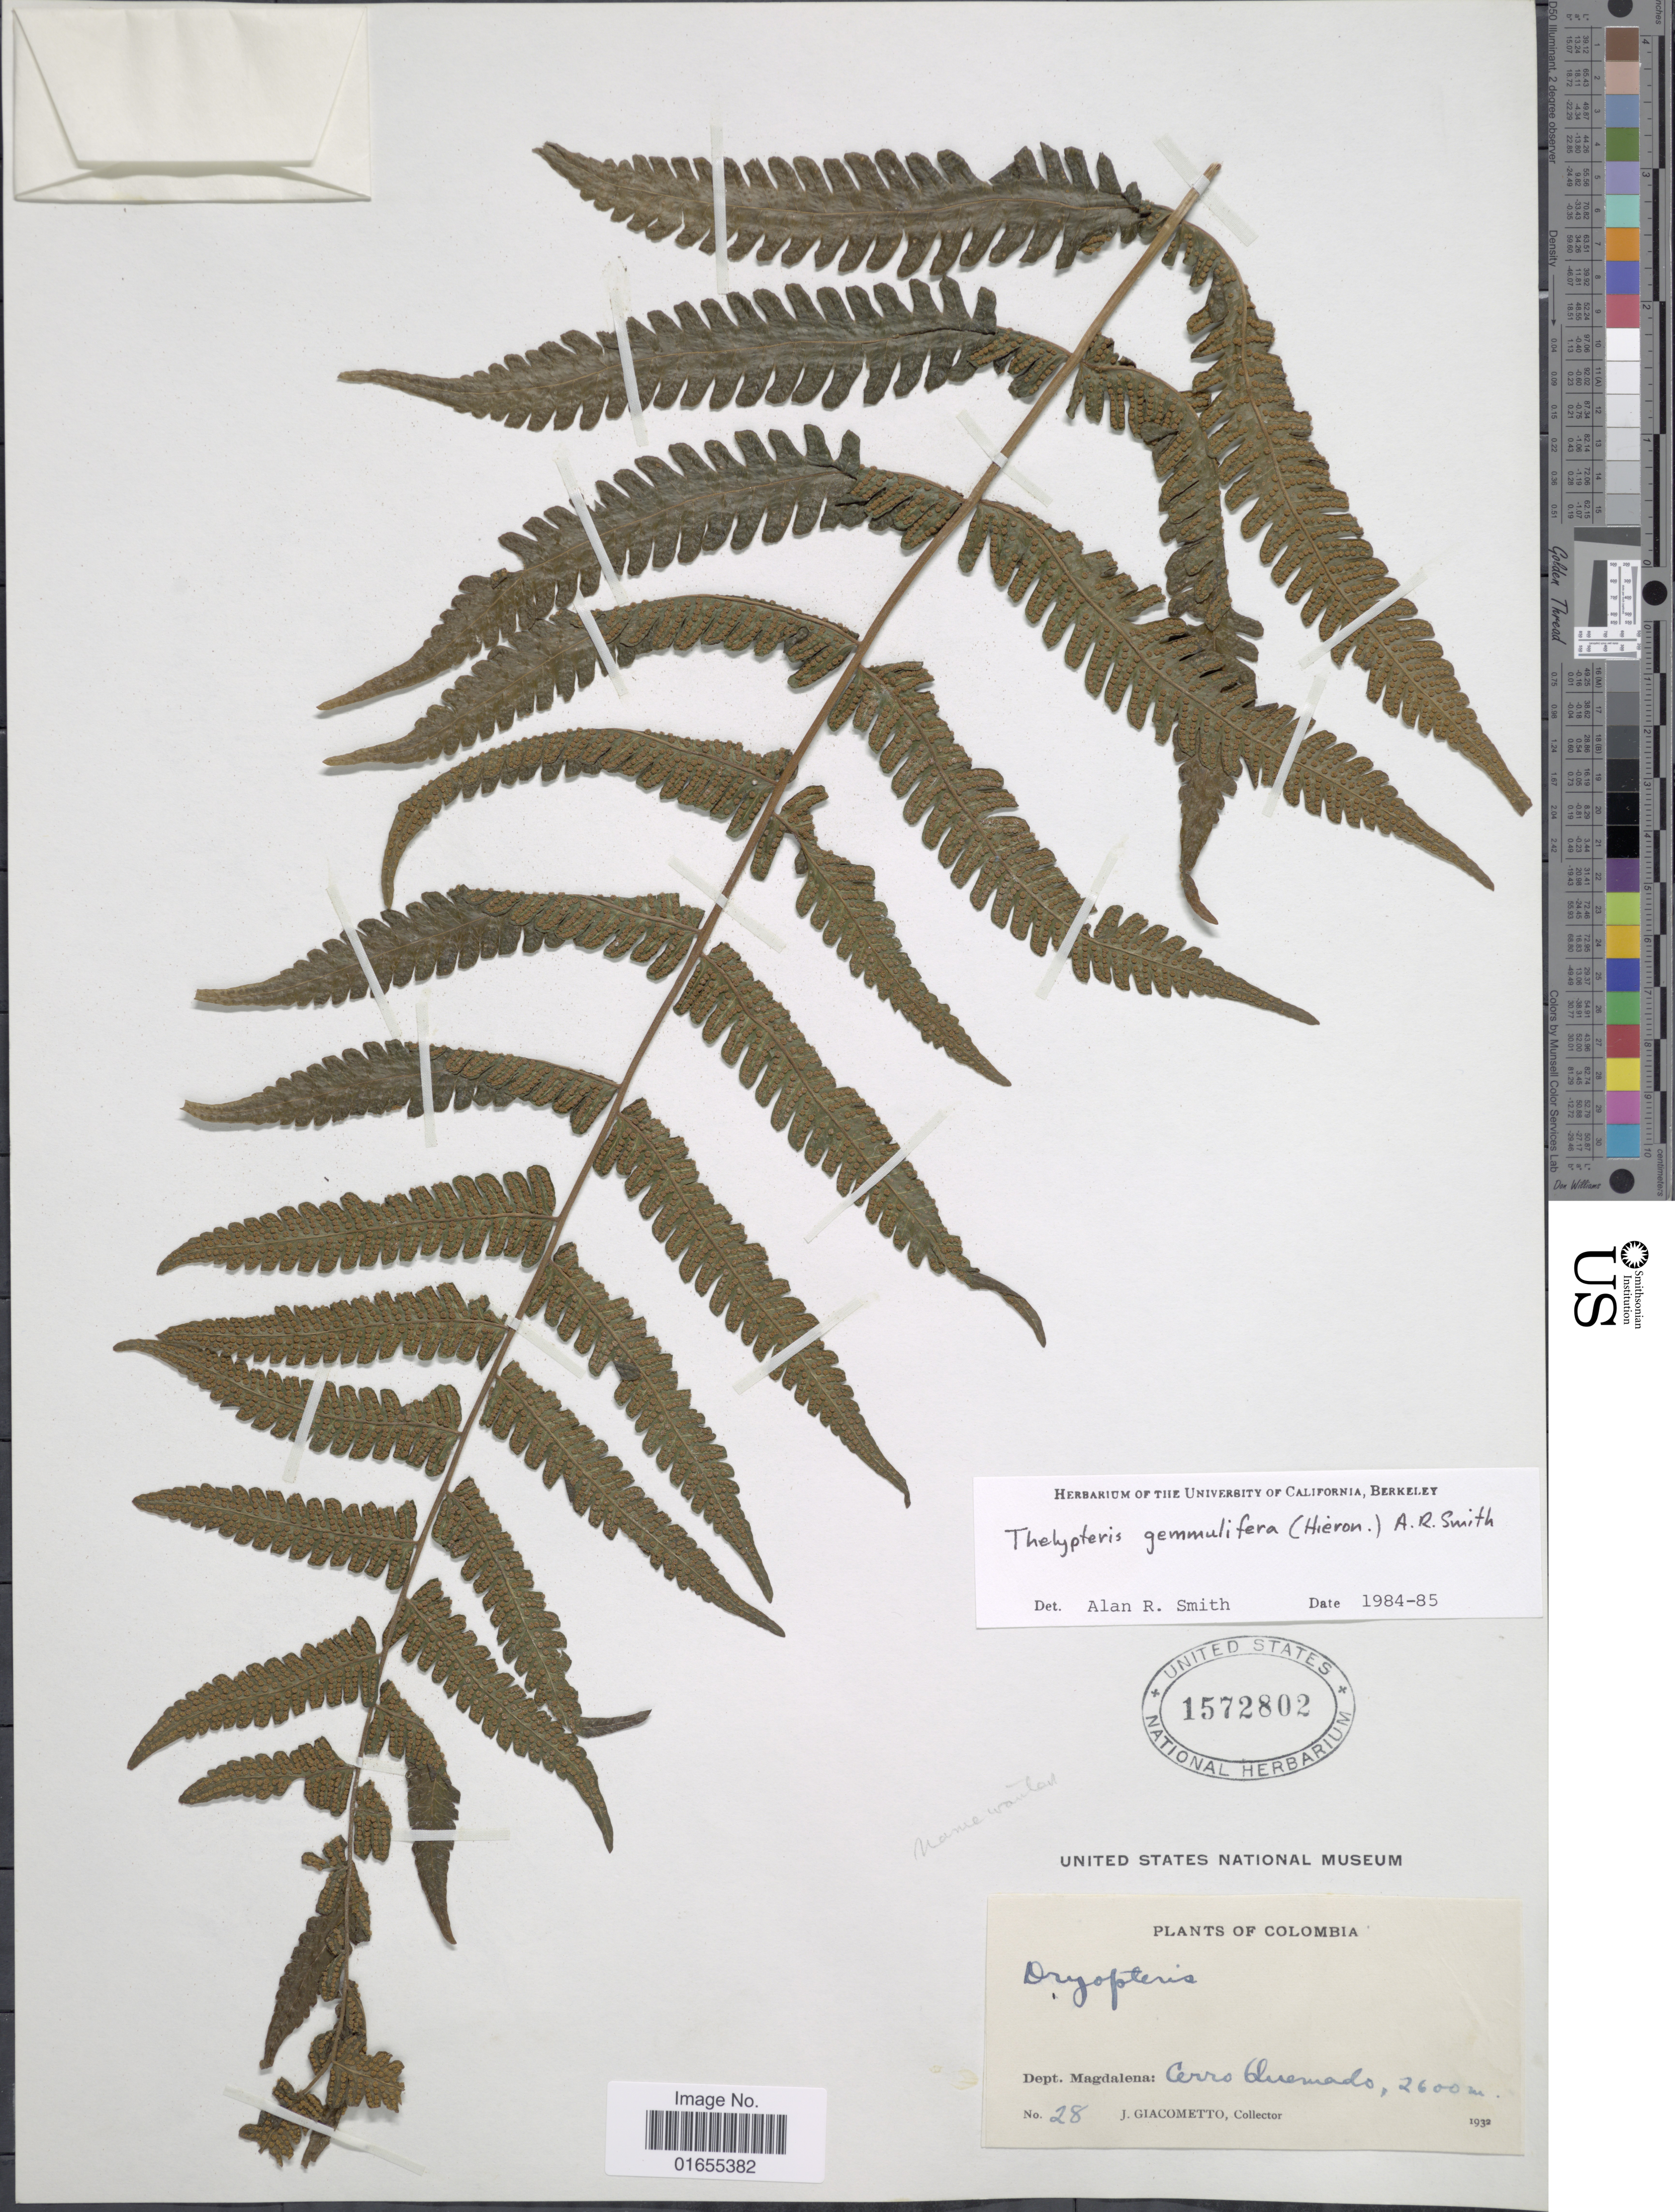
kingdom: Plantae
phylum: Tracheophyta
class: Polypodiopsida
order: Polypodiales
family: Thelypteridaceae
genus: Goniopteris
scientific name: Goniopteris gemmulifera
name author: (Hieron.) A.R. Sm. & D. Löve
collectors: J. Giacommetto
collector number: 28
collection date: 1932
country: Colombia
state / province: Magdalena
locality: Cerro Quemado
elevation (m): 2600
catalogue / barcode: US 1572802